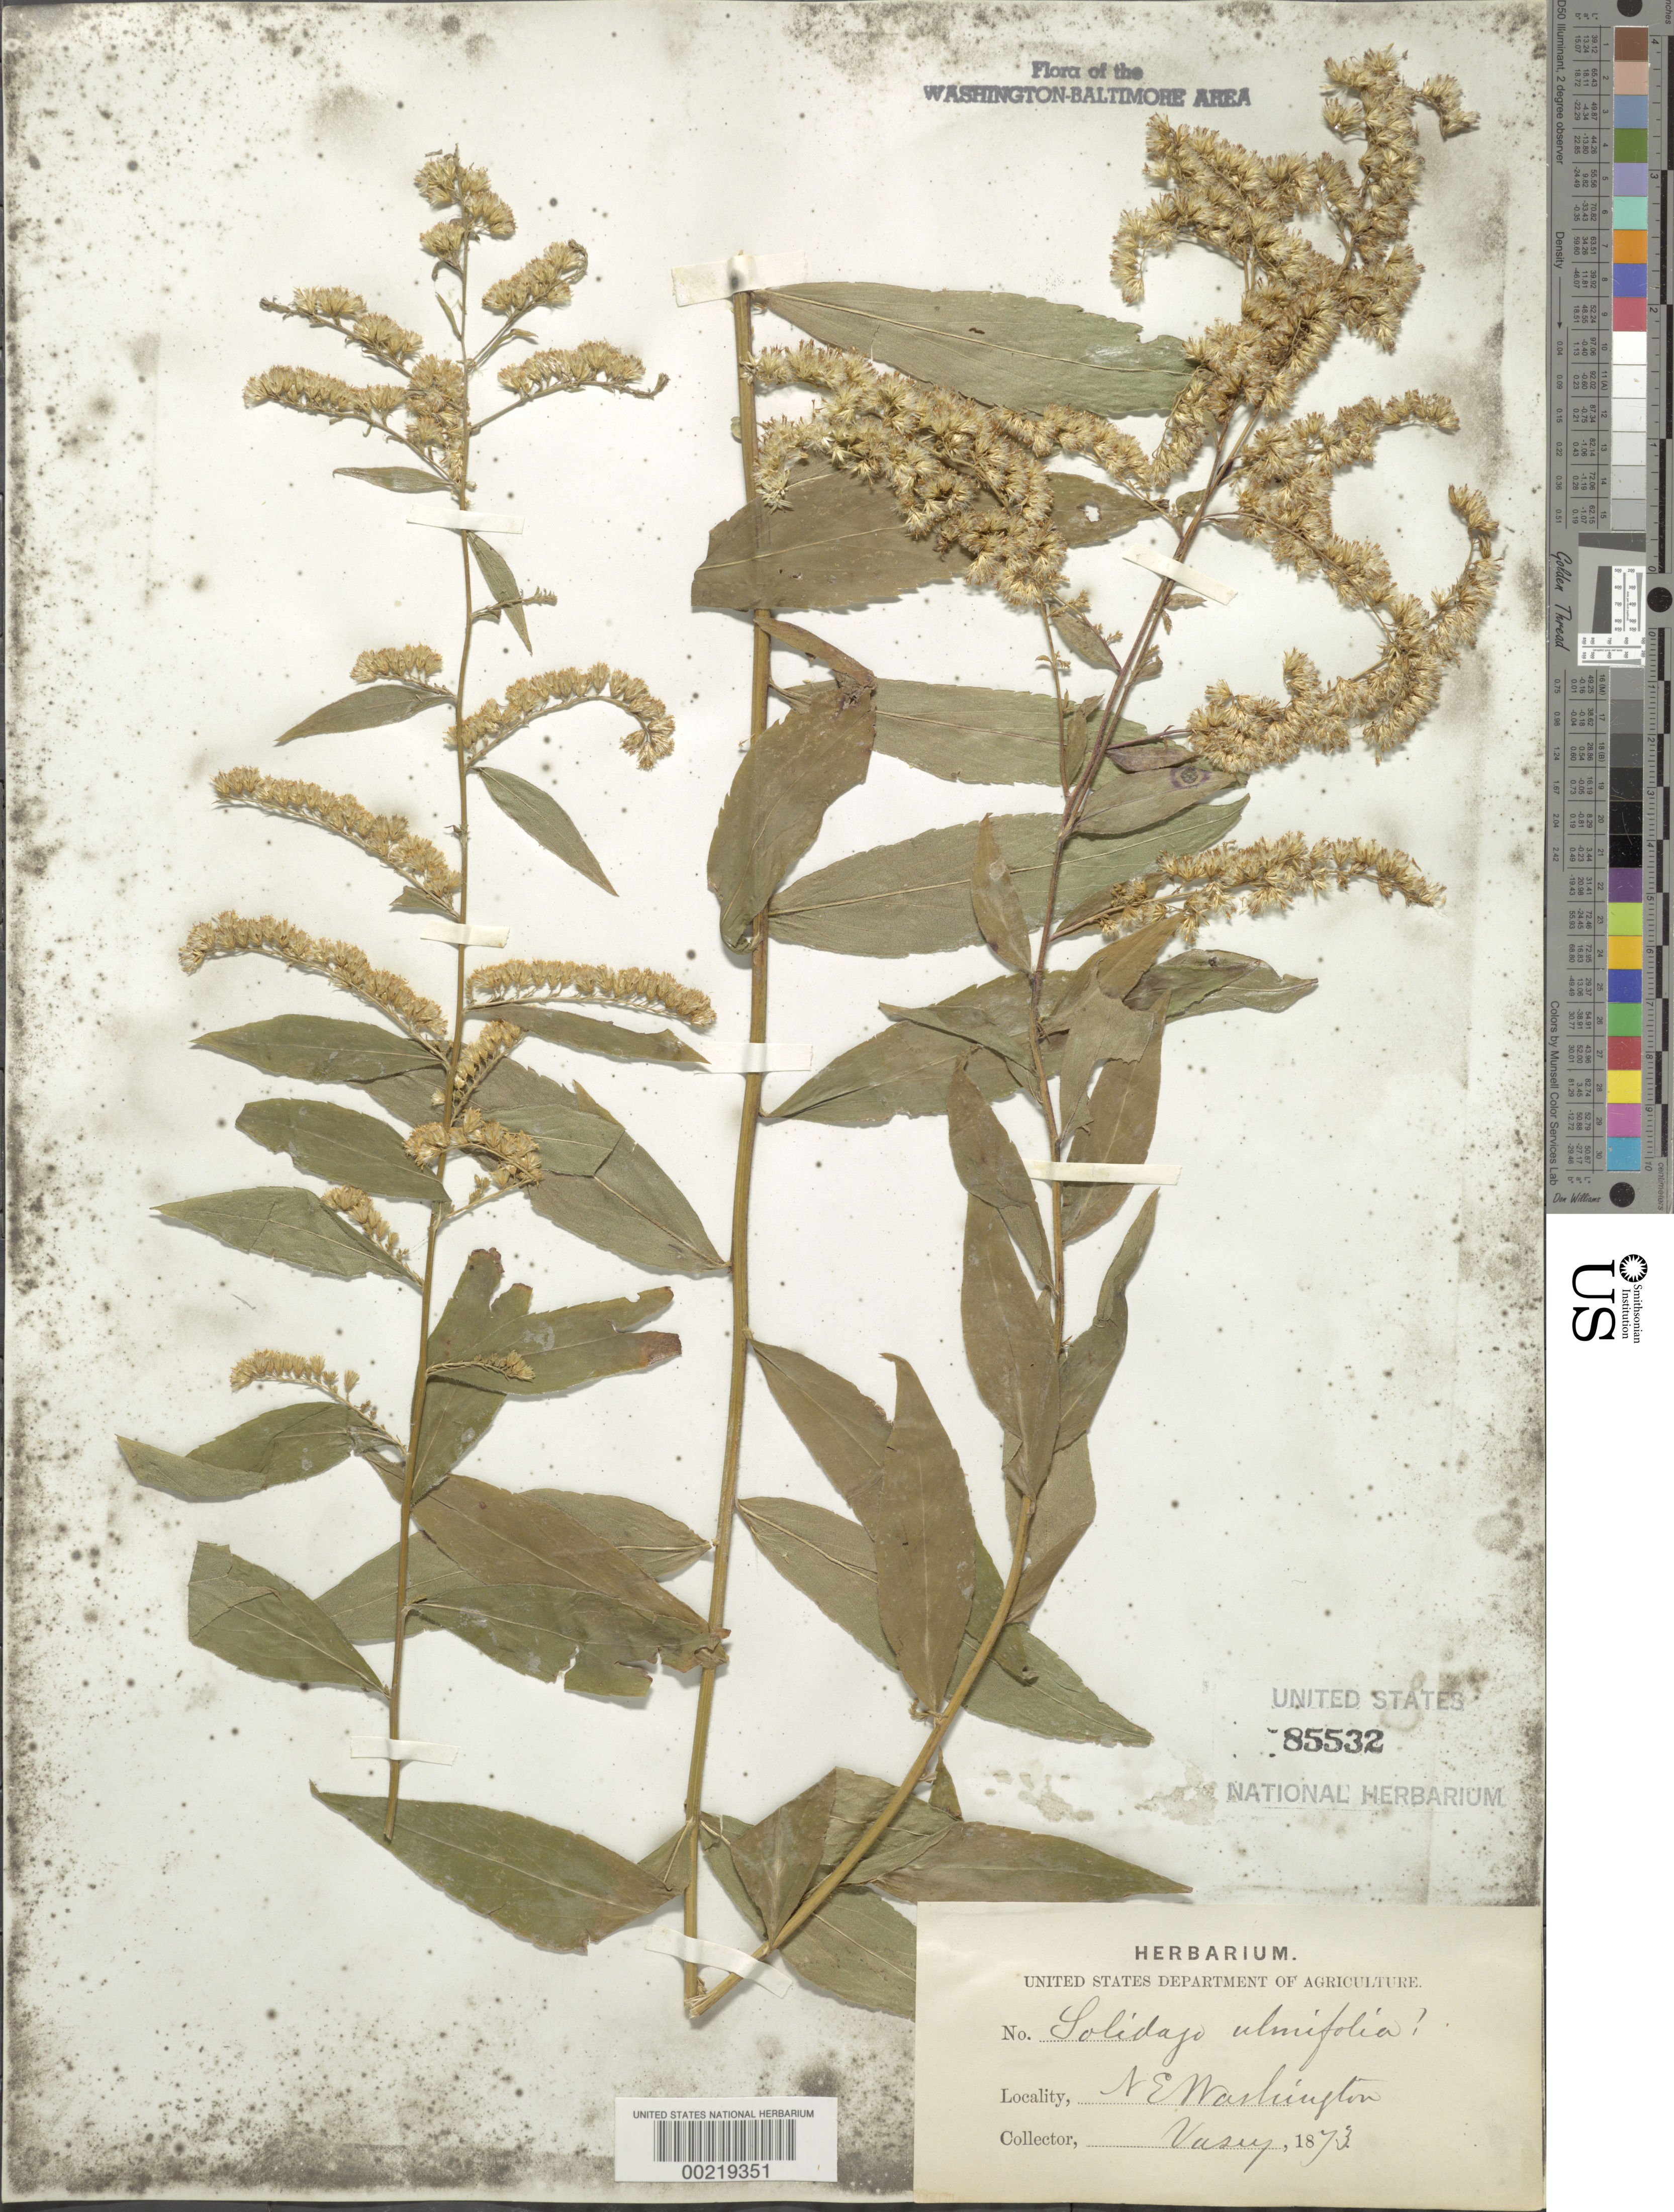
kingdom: Plantae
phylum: Tracheophyta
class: Magnoliopsida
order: Asterales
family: Asteraceae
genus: Solidago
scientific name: Solidago ulmifolia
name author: Muhl. ex Willd.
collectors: G. Vasey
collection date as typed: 1873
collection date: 1873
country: United States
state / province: District of Columbia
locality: NE DC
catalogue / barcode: US 85532